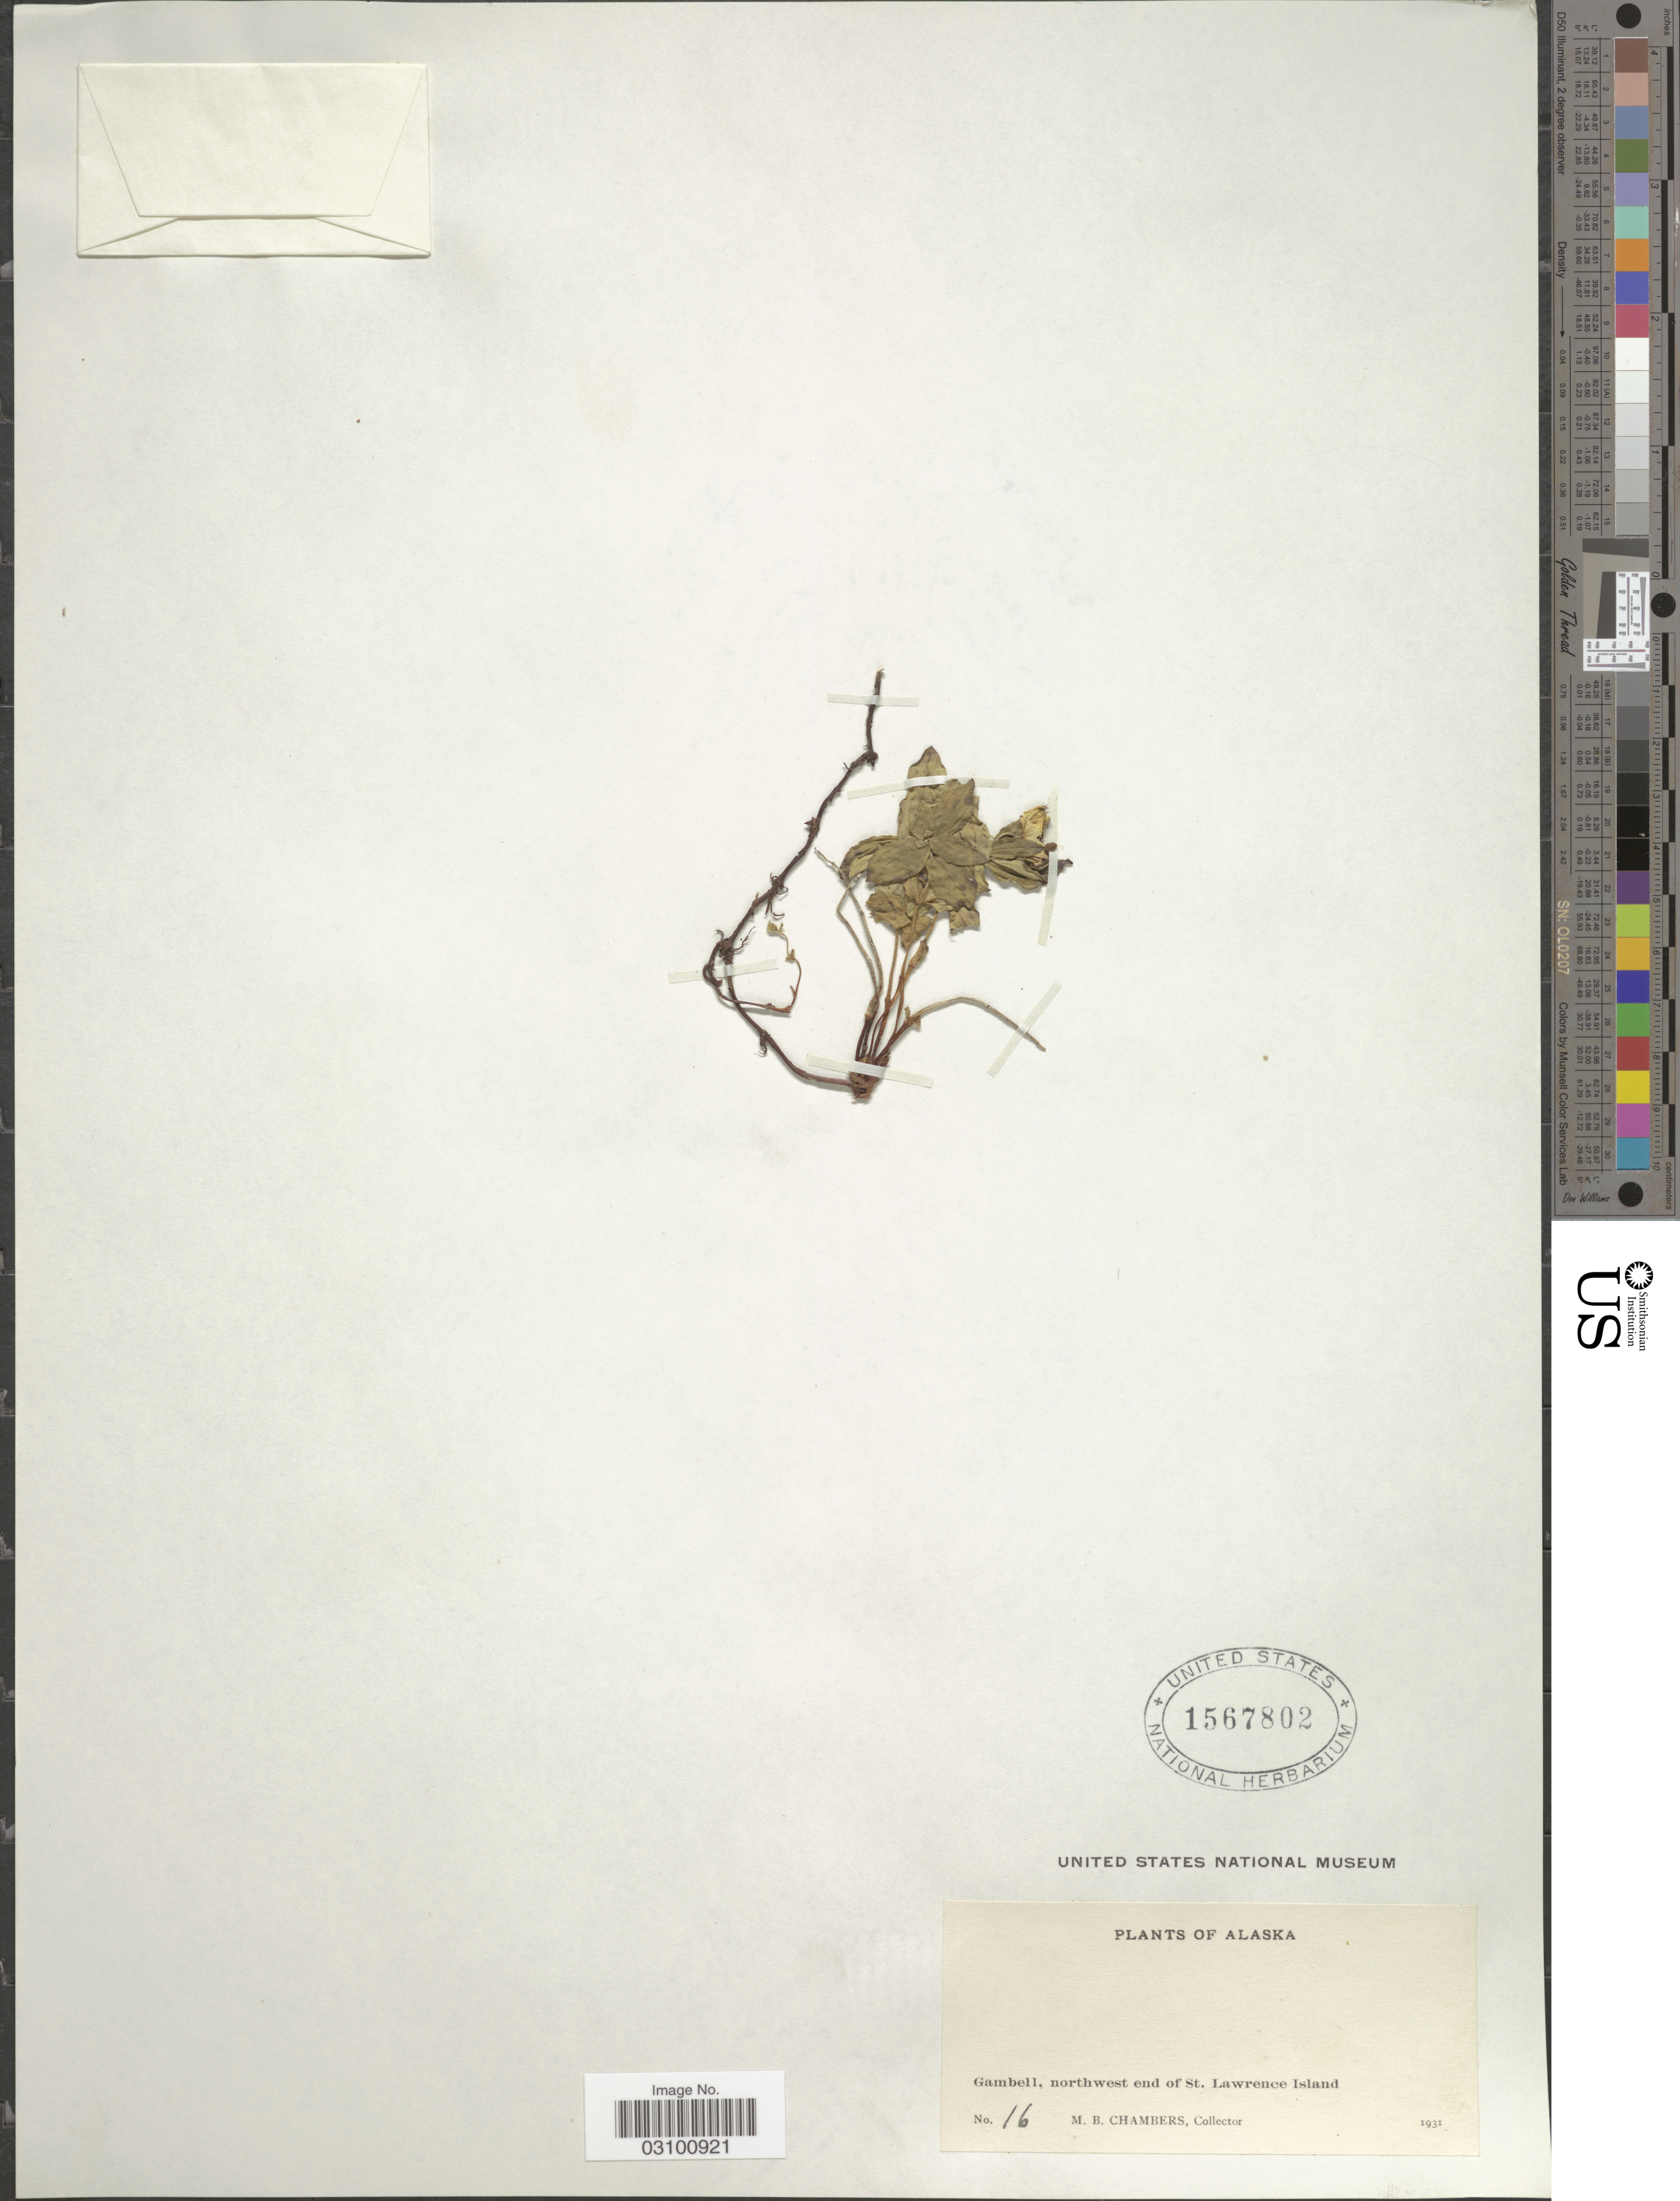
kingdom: Plantae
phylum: Tracheophyta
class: Magnoliopsida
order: Cornales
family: Cornaceae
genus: Cornus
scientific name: Cornus suecica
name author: L.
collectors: M. Chambers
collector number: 16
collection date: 1931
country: United States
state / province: Alaska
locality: Gambell, northwest end of St. Lawrence Island.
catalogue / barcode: US 1567802